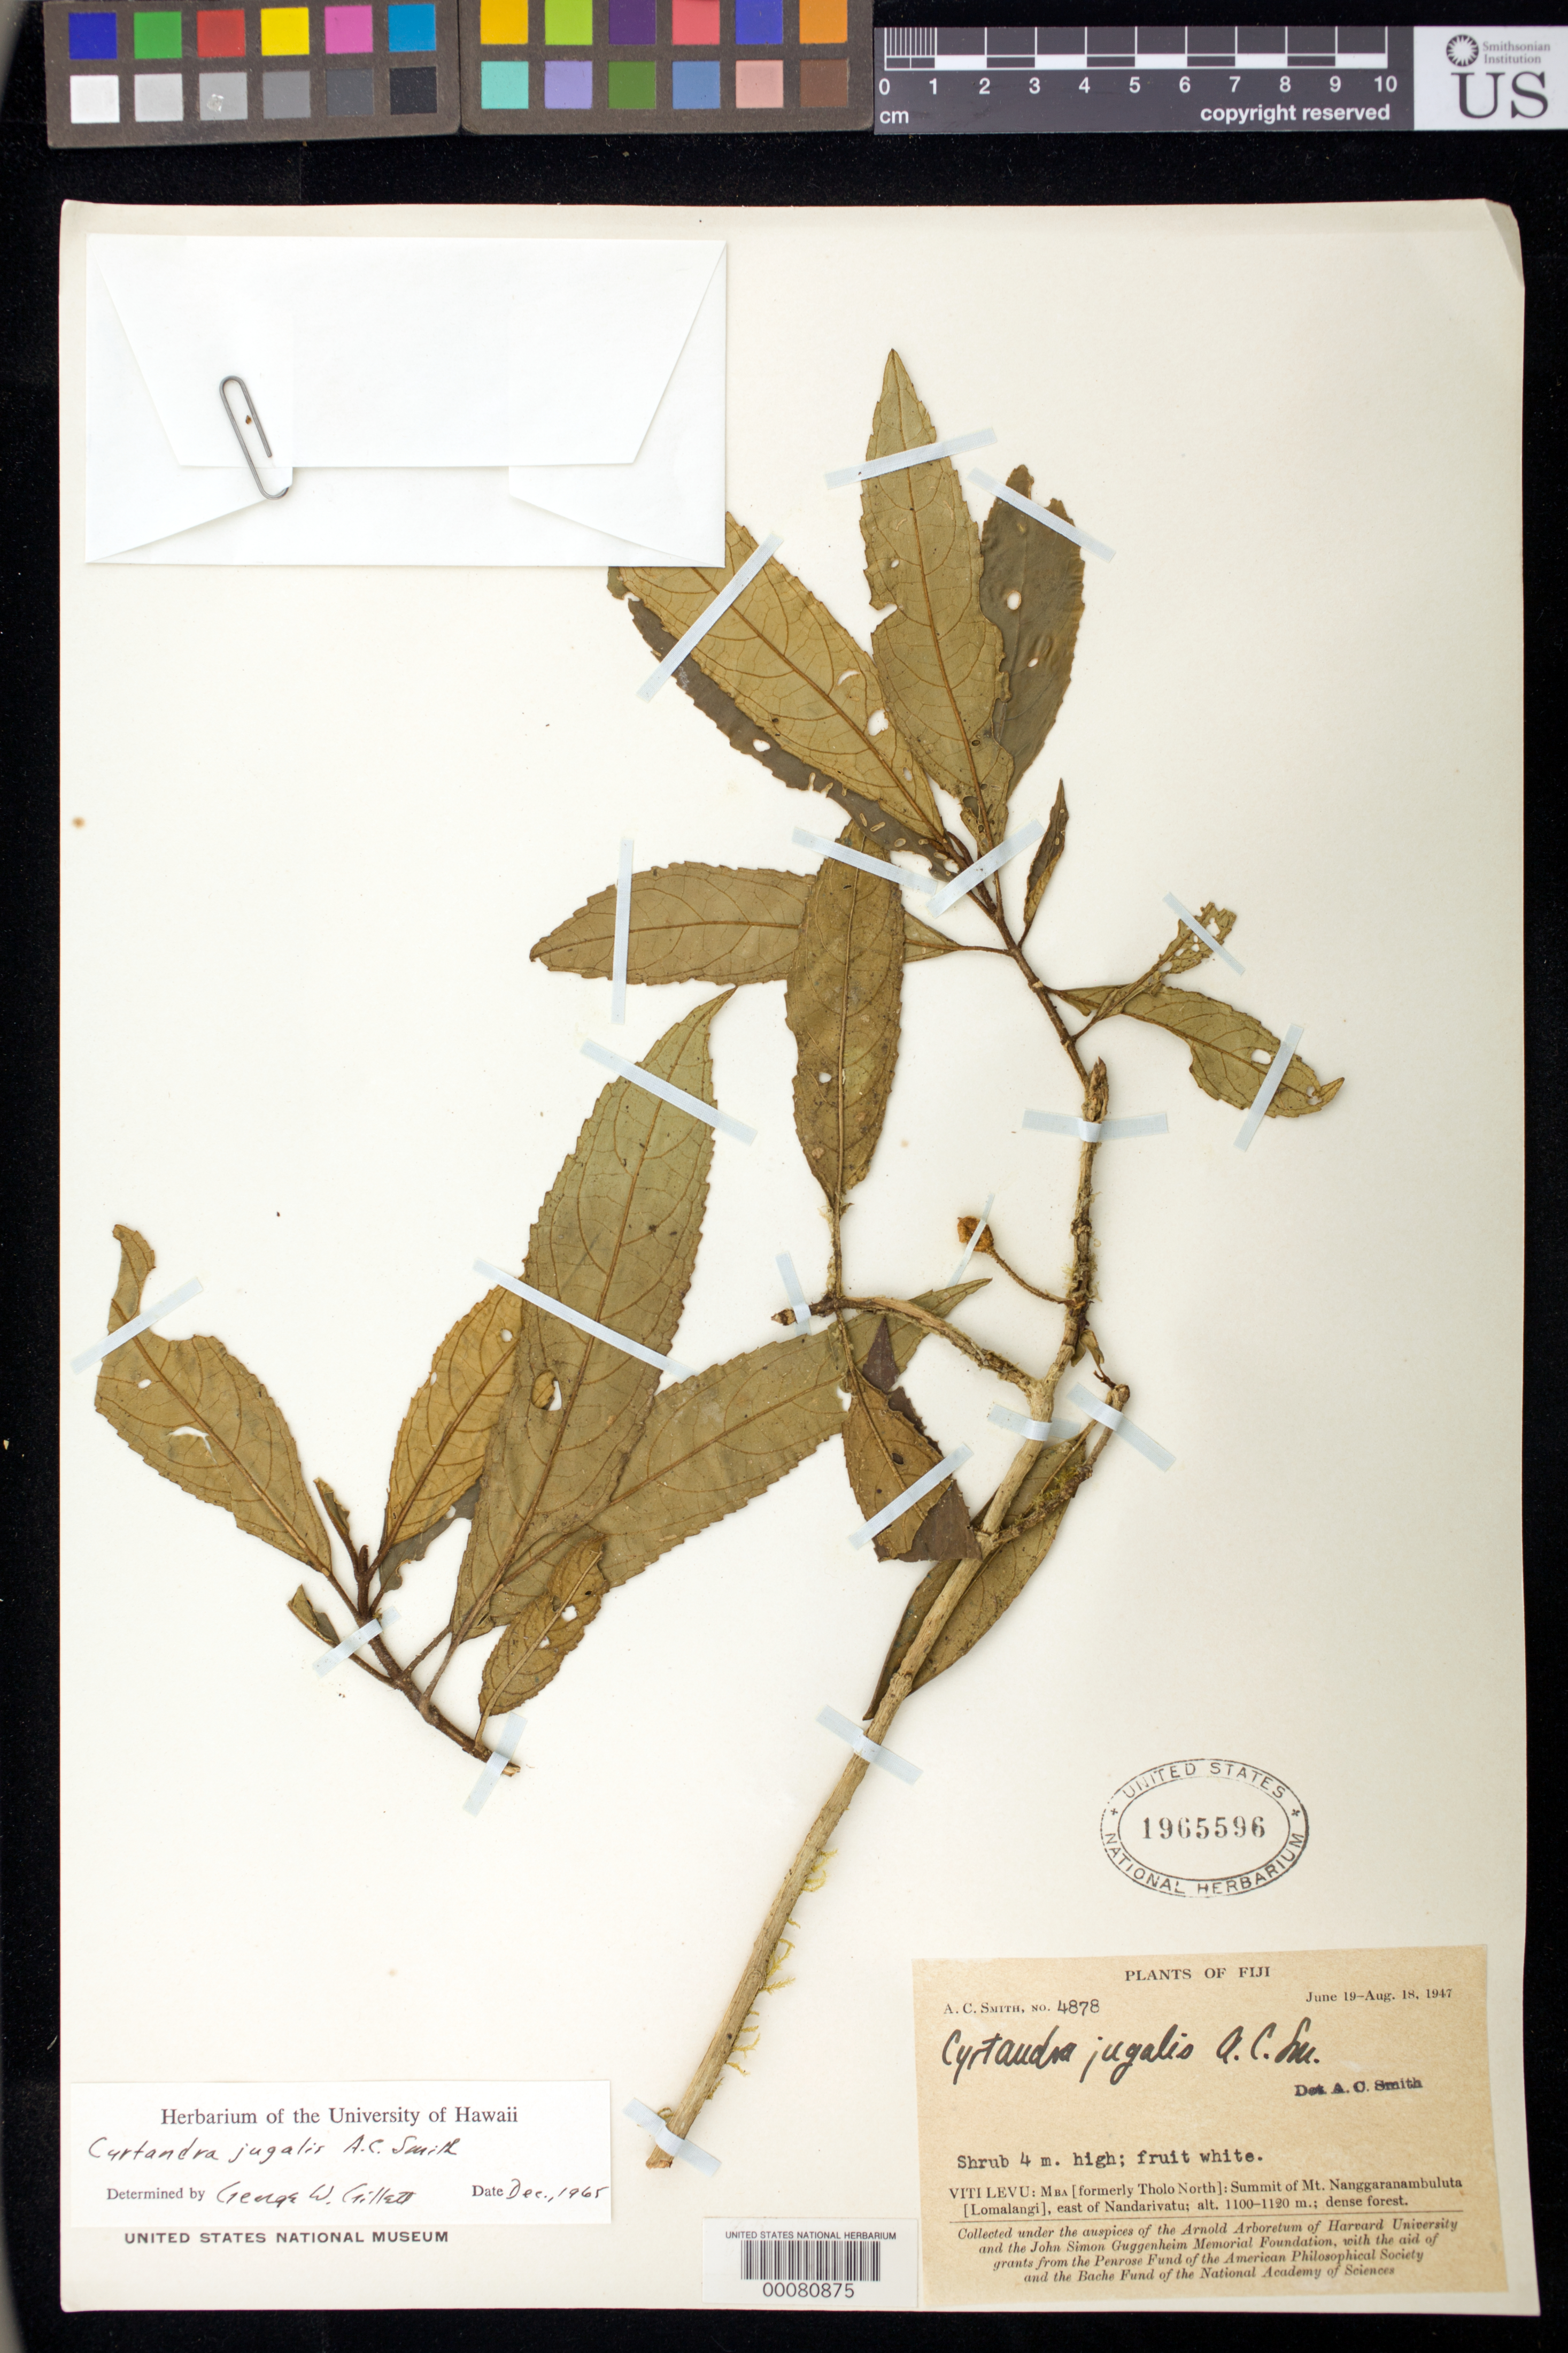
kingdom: Plantae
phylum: Tracheophyta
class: Magnoliopsida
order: Lamiales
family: Gesneriaceae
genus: Cyrtandra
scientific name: Cyrtandra jugalis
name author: A.C. Sm.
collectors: A. C. Smith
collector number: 4878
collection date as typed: Jun-Aug 1947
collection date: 1947-06/1947-08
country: Fiji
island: Viti Levu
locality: Mba Ýformerly tholo north¨, summit of mt nanggaranambuluta Ýlomalangi¨, e of nandarivatu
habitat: Dense forest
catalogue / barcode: US 1965596